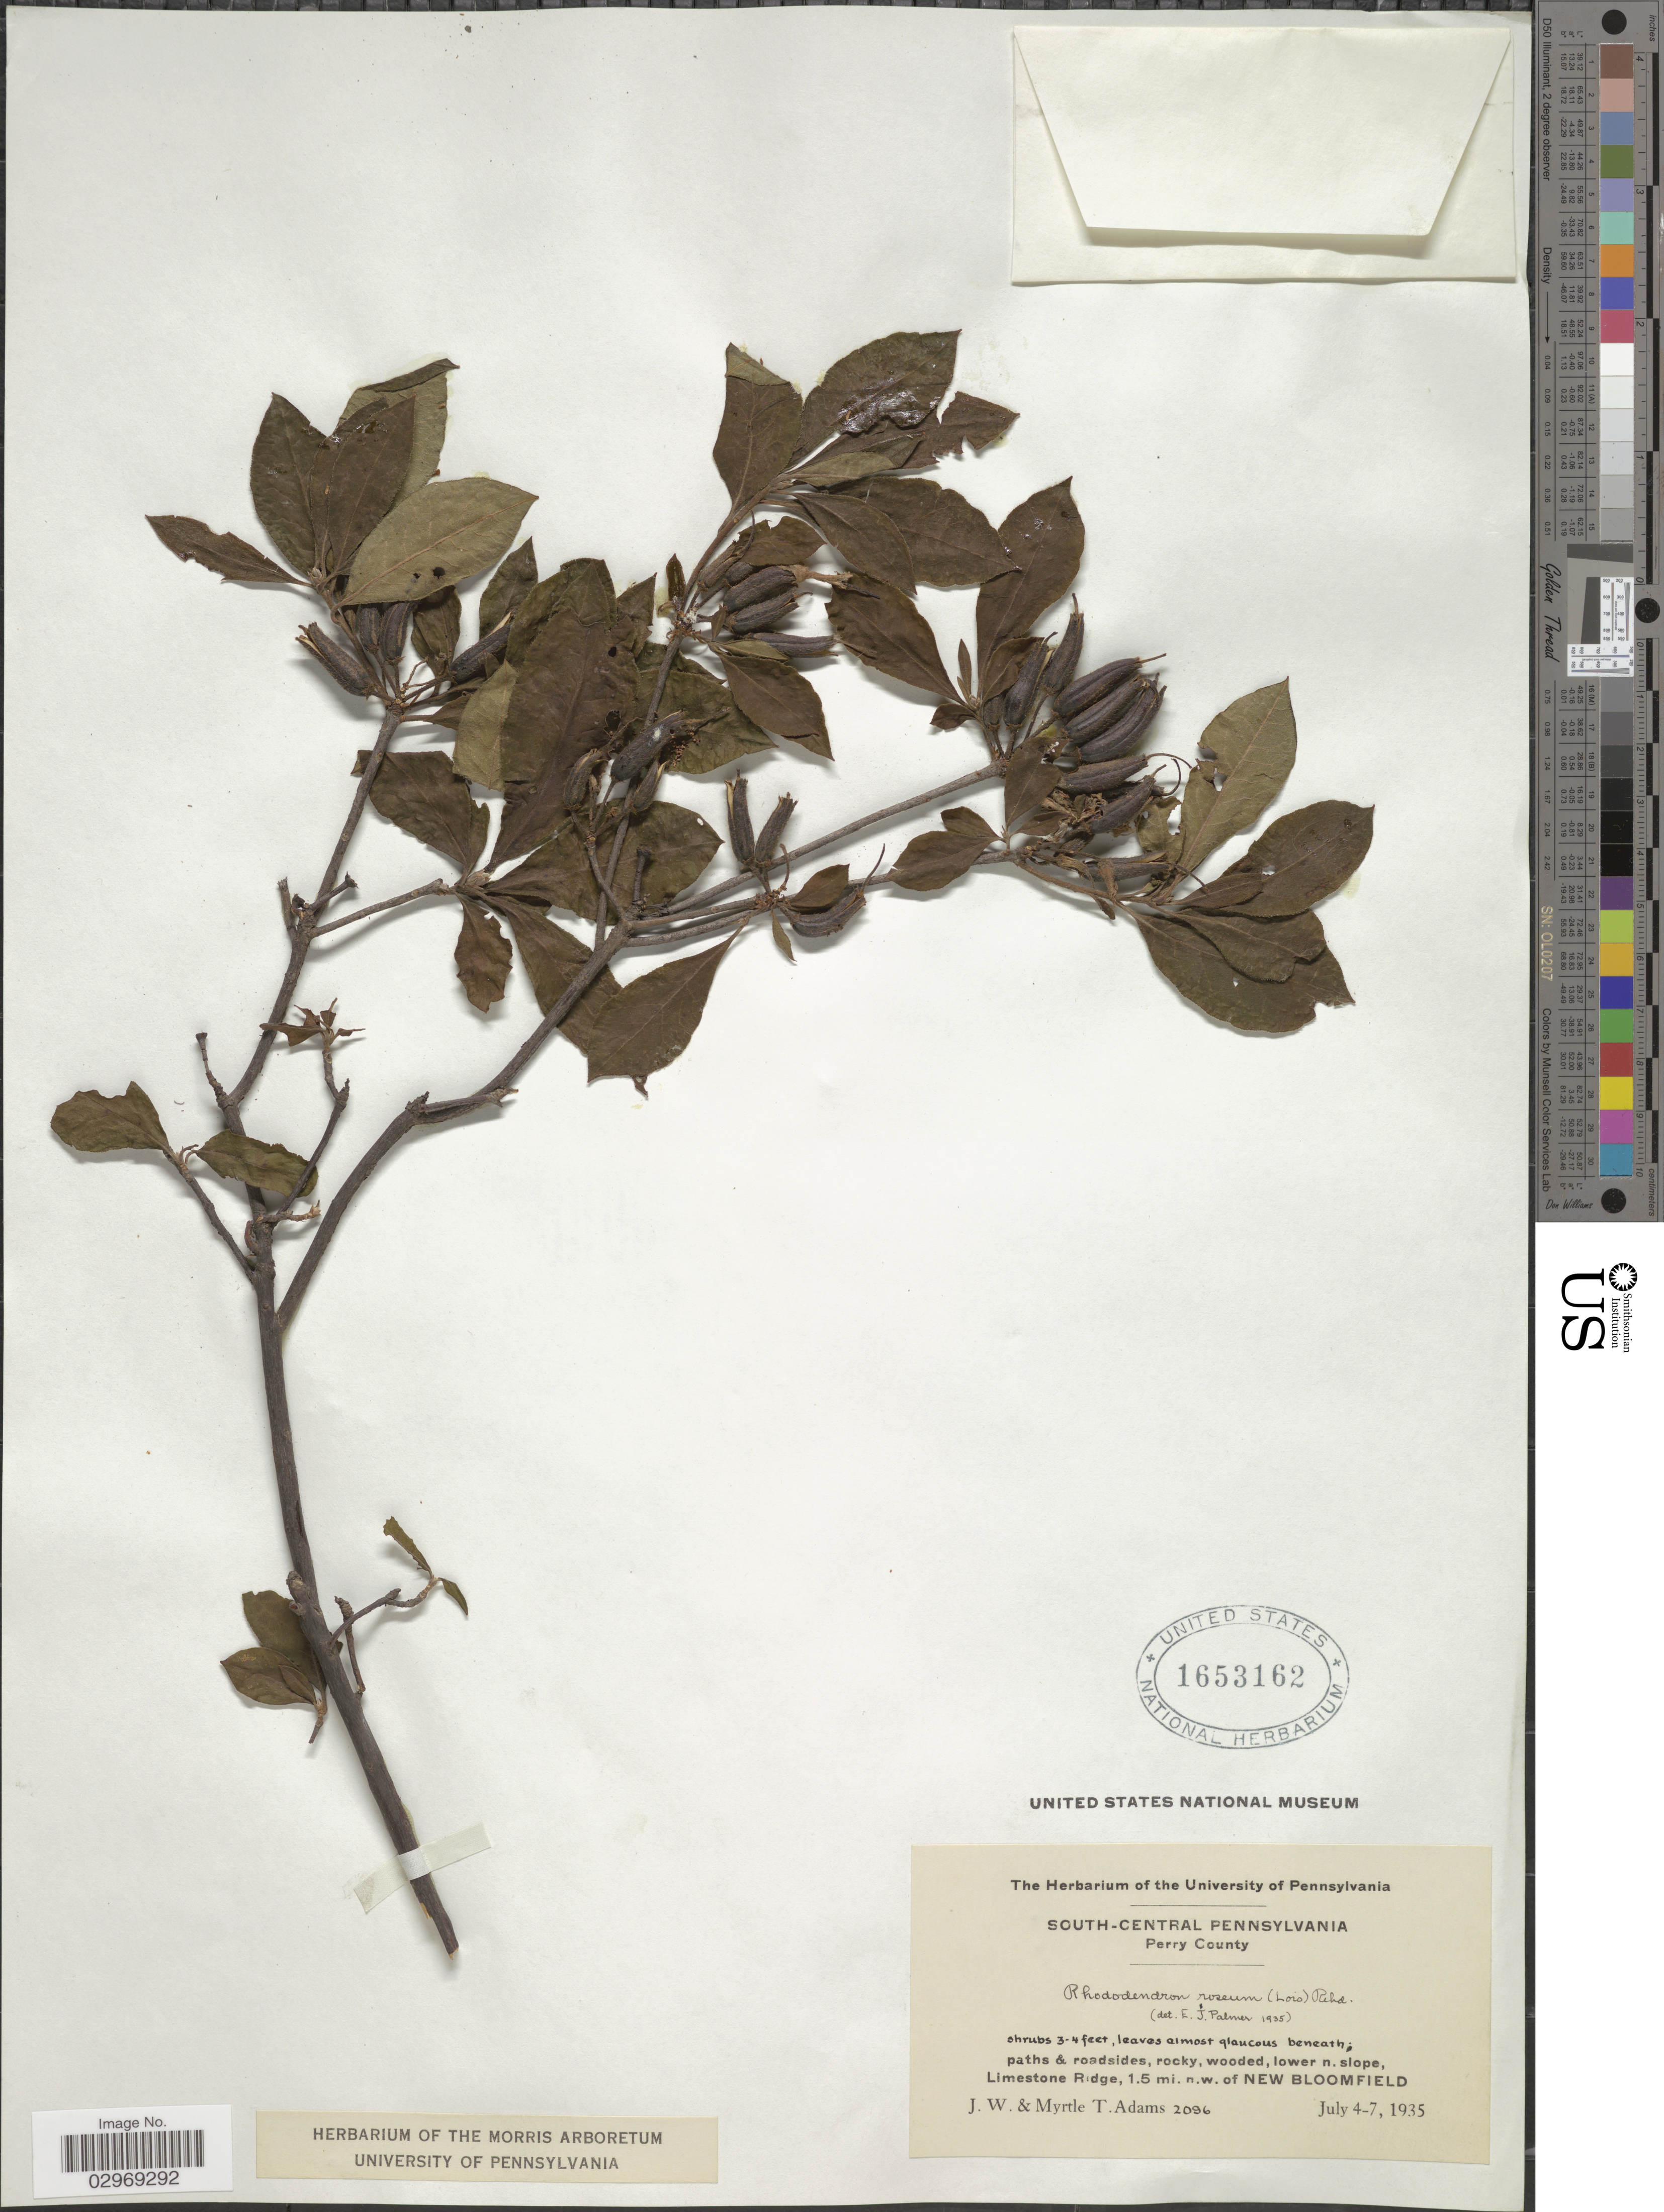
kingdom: Plantae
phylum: Tracheophyta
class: Magnoliopsida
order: Ericales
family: Ericaceae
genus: Rhododendron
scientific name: Rhododendron roseum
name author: (Loisel.) Rehder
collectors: J. Adams & M. T. Adams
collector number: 2096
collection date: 1935-07-04/1935-07-07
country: United States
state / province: Pennsylvania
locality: South-Central Pennsylvania. Perry County. Limestone ridge, 1.5 mi. n.w. of New Bloomfield.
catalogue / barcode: US 1653162